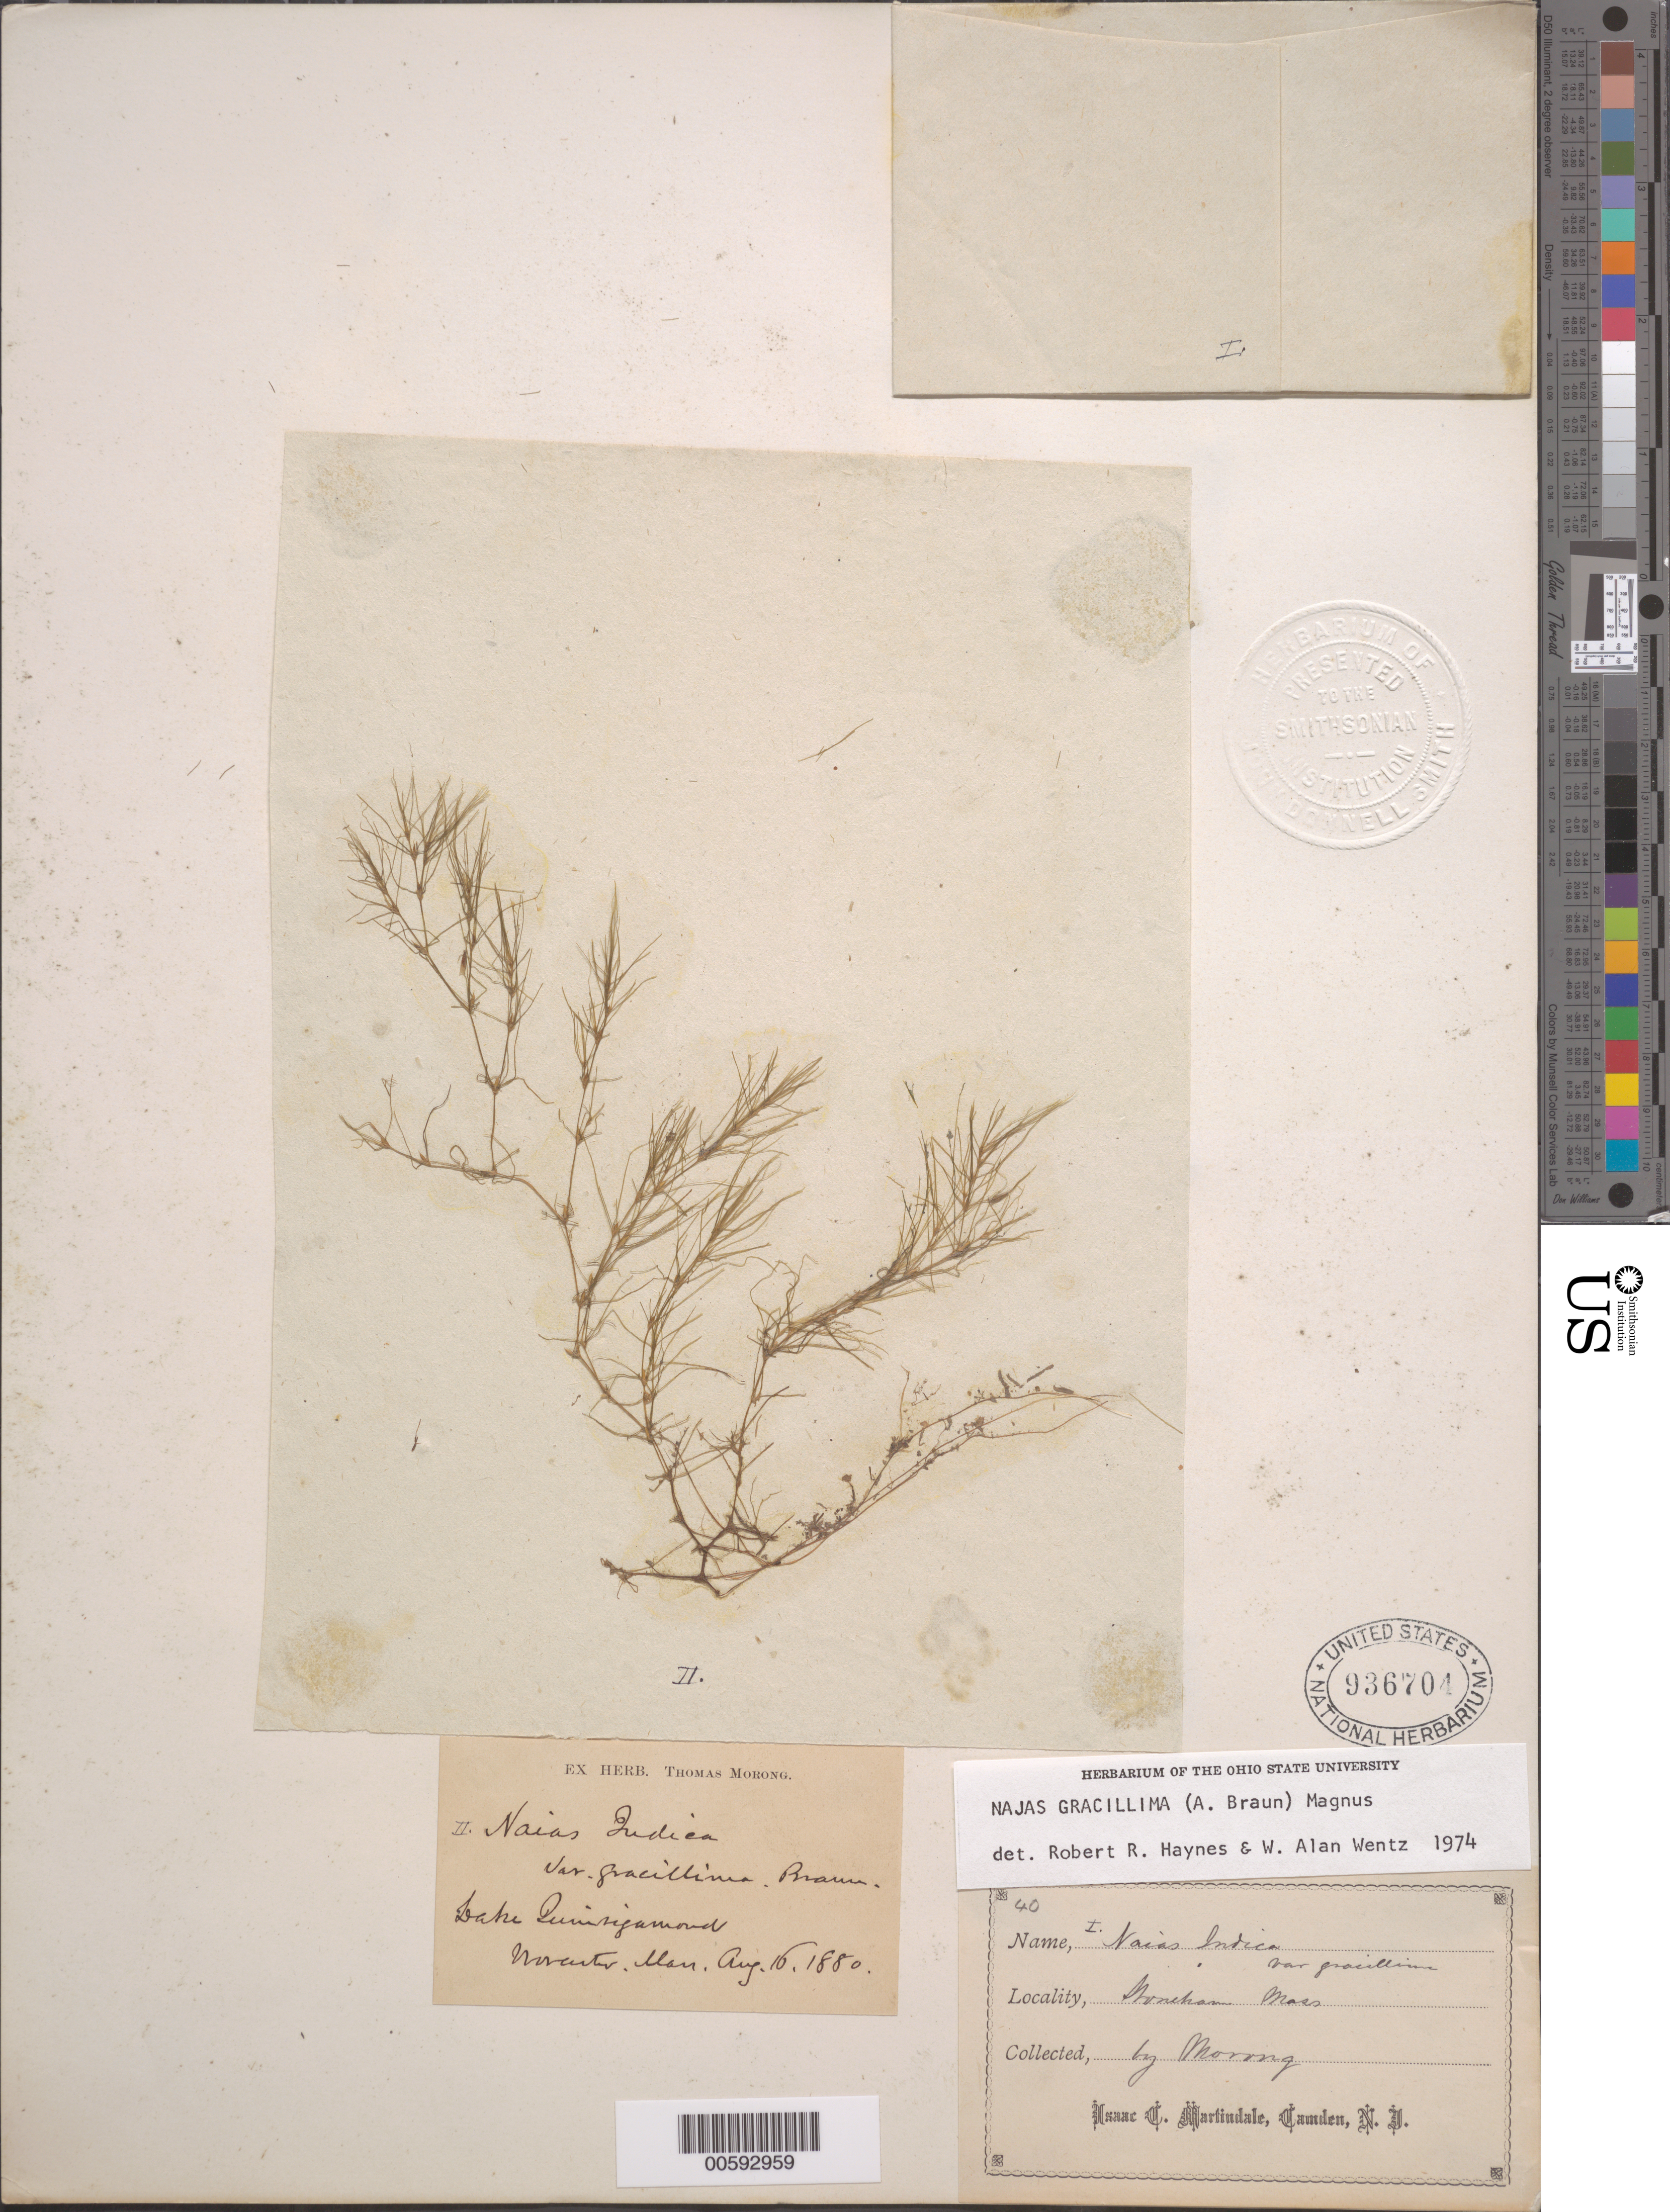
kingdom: Plantae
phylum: Tracheophyta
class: Liliopsida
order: Alismatales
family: Hydrocharitaceae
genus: Najas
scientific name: Najas gracillima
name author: (A. Braun) Magnus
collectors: T. Morong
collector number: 40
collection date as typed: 16 Aug 1880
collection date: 1880-08-16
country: United States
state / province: Massachusetts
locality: Lake Quinsigamond, Goreham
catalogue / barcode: US 936704